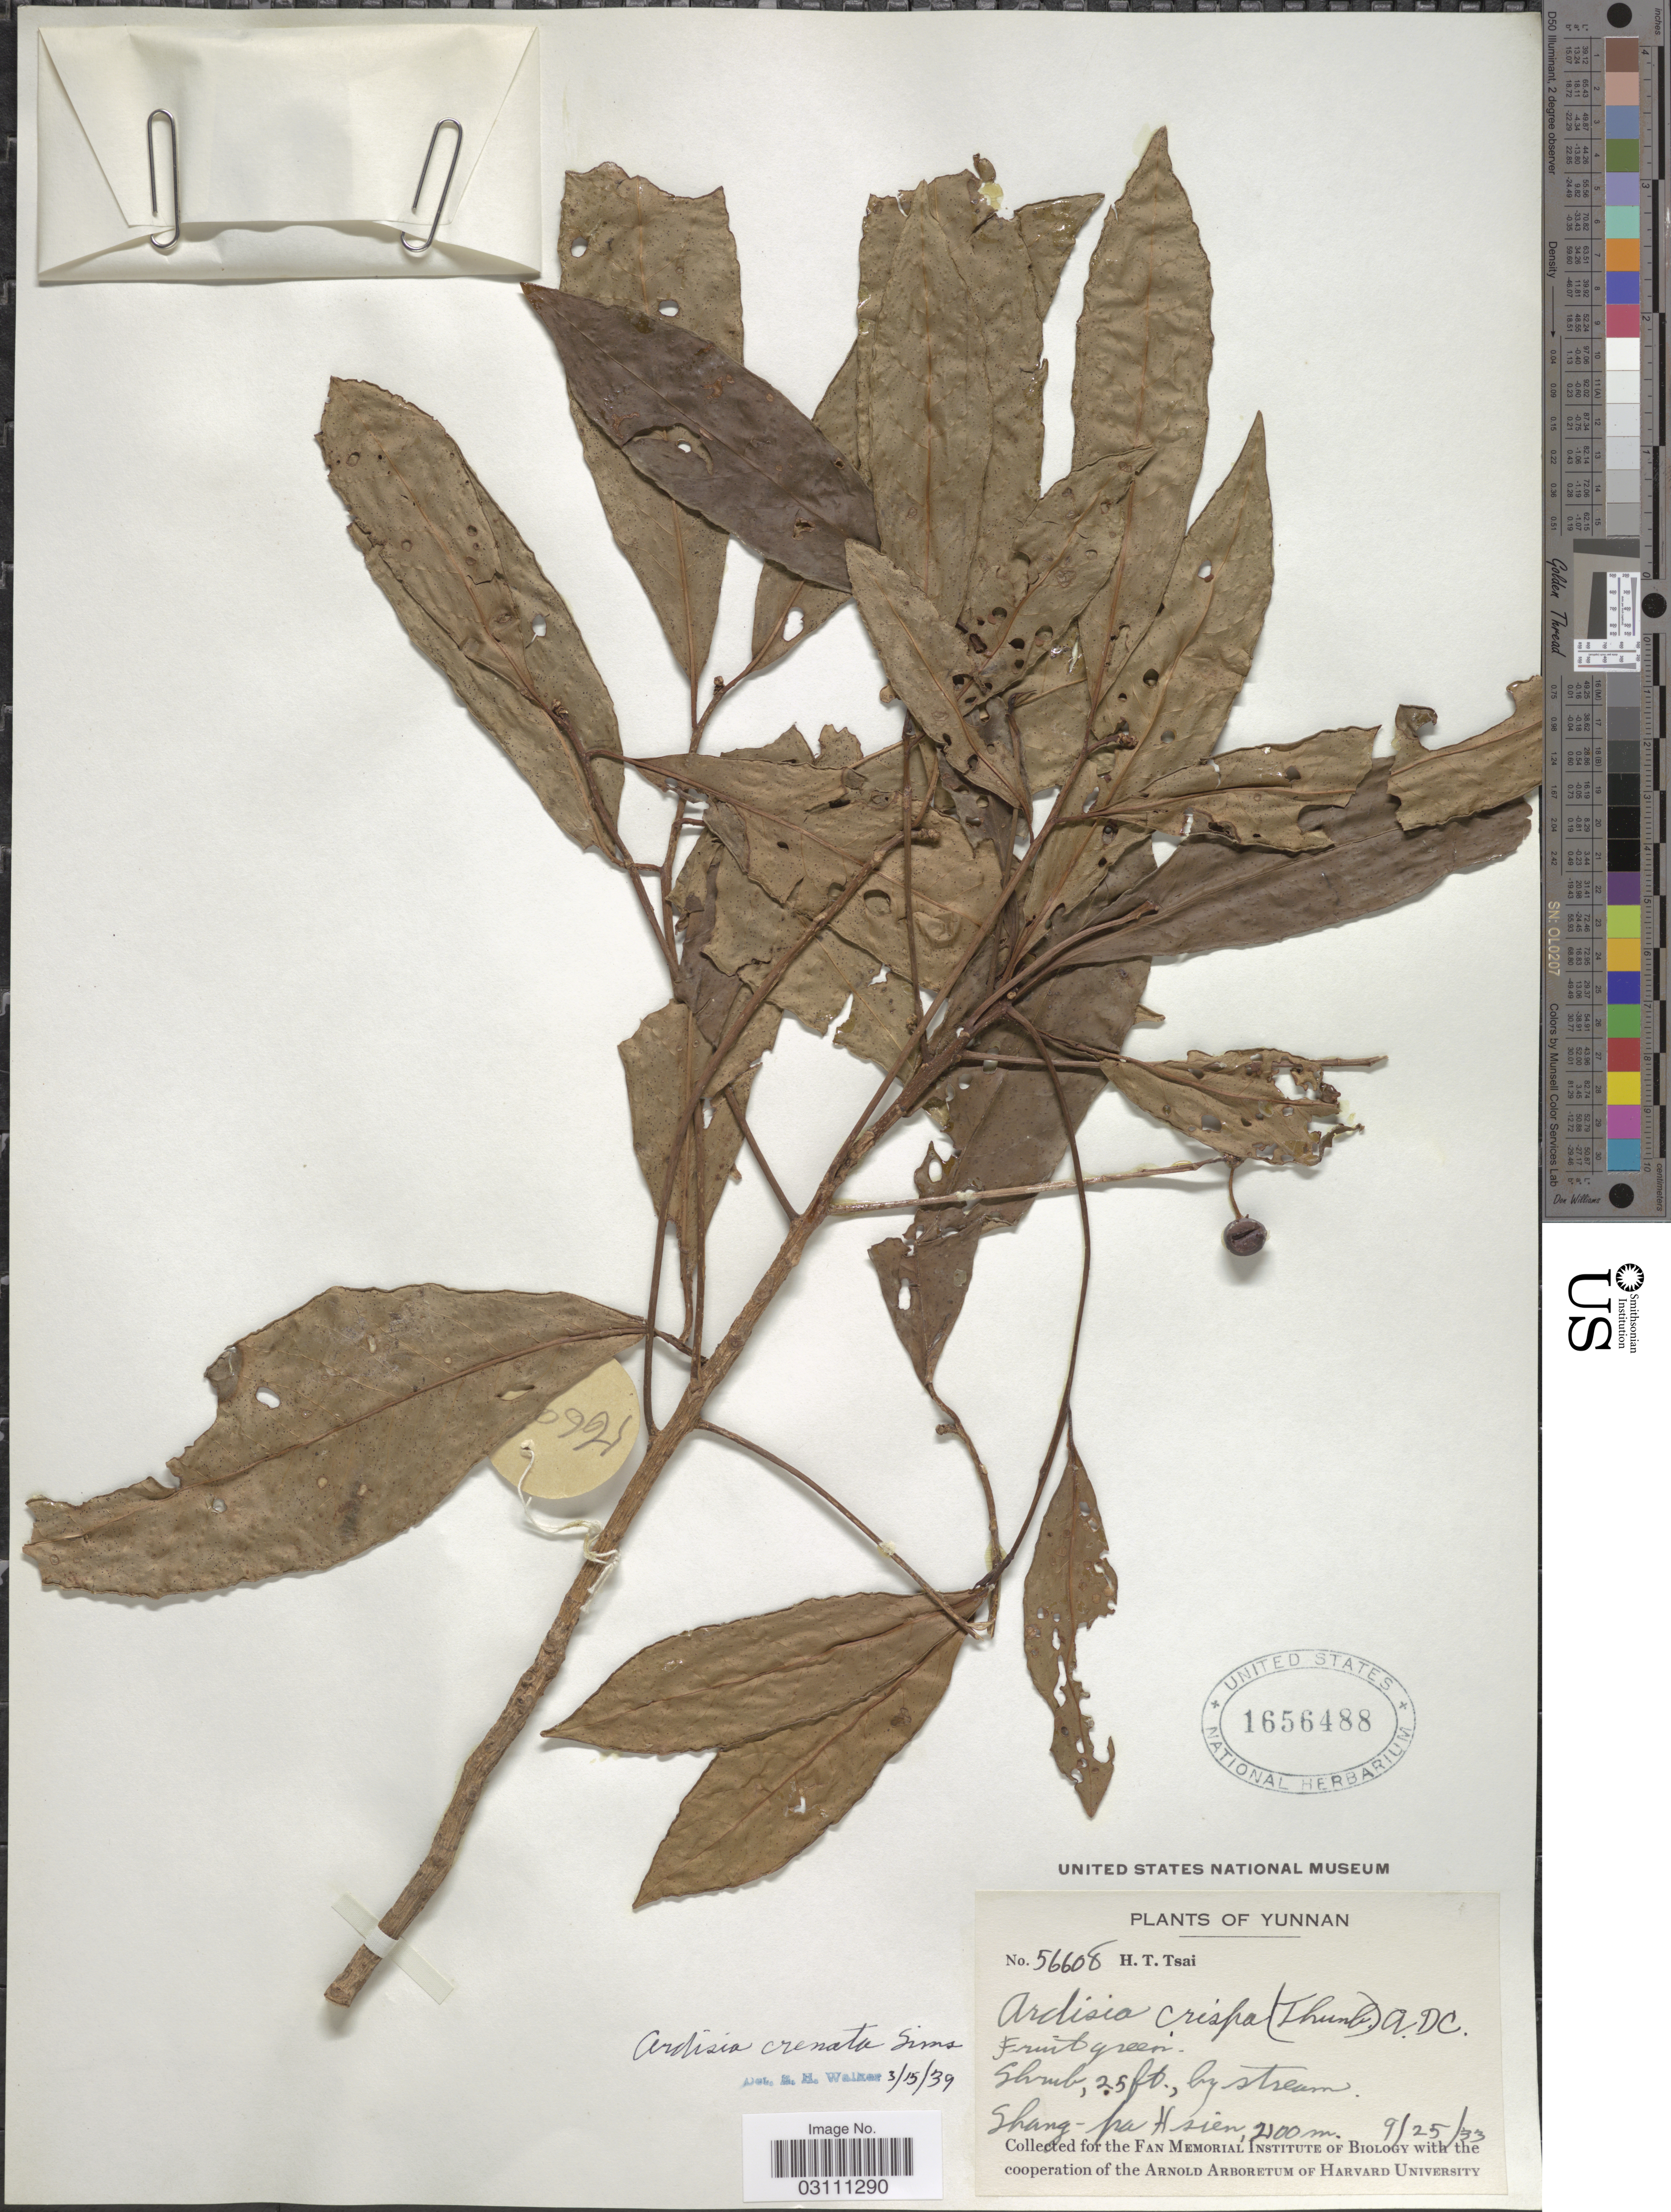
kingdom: Plantae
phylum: Tracheophyta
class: Magnoliopsida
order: Ericales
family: Primulaceae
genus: Ardisia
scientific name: Ardisia crenata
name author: Sims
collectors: H. Tsai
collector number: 56608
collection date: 1933-09-25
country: China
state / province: Yunnan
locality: Shang-pa Hsien.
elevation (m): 2100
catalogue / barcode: US 1656488